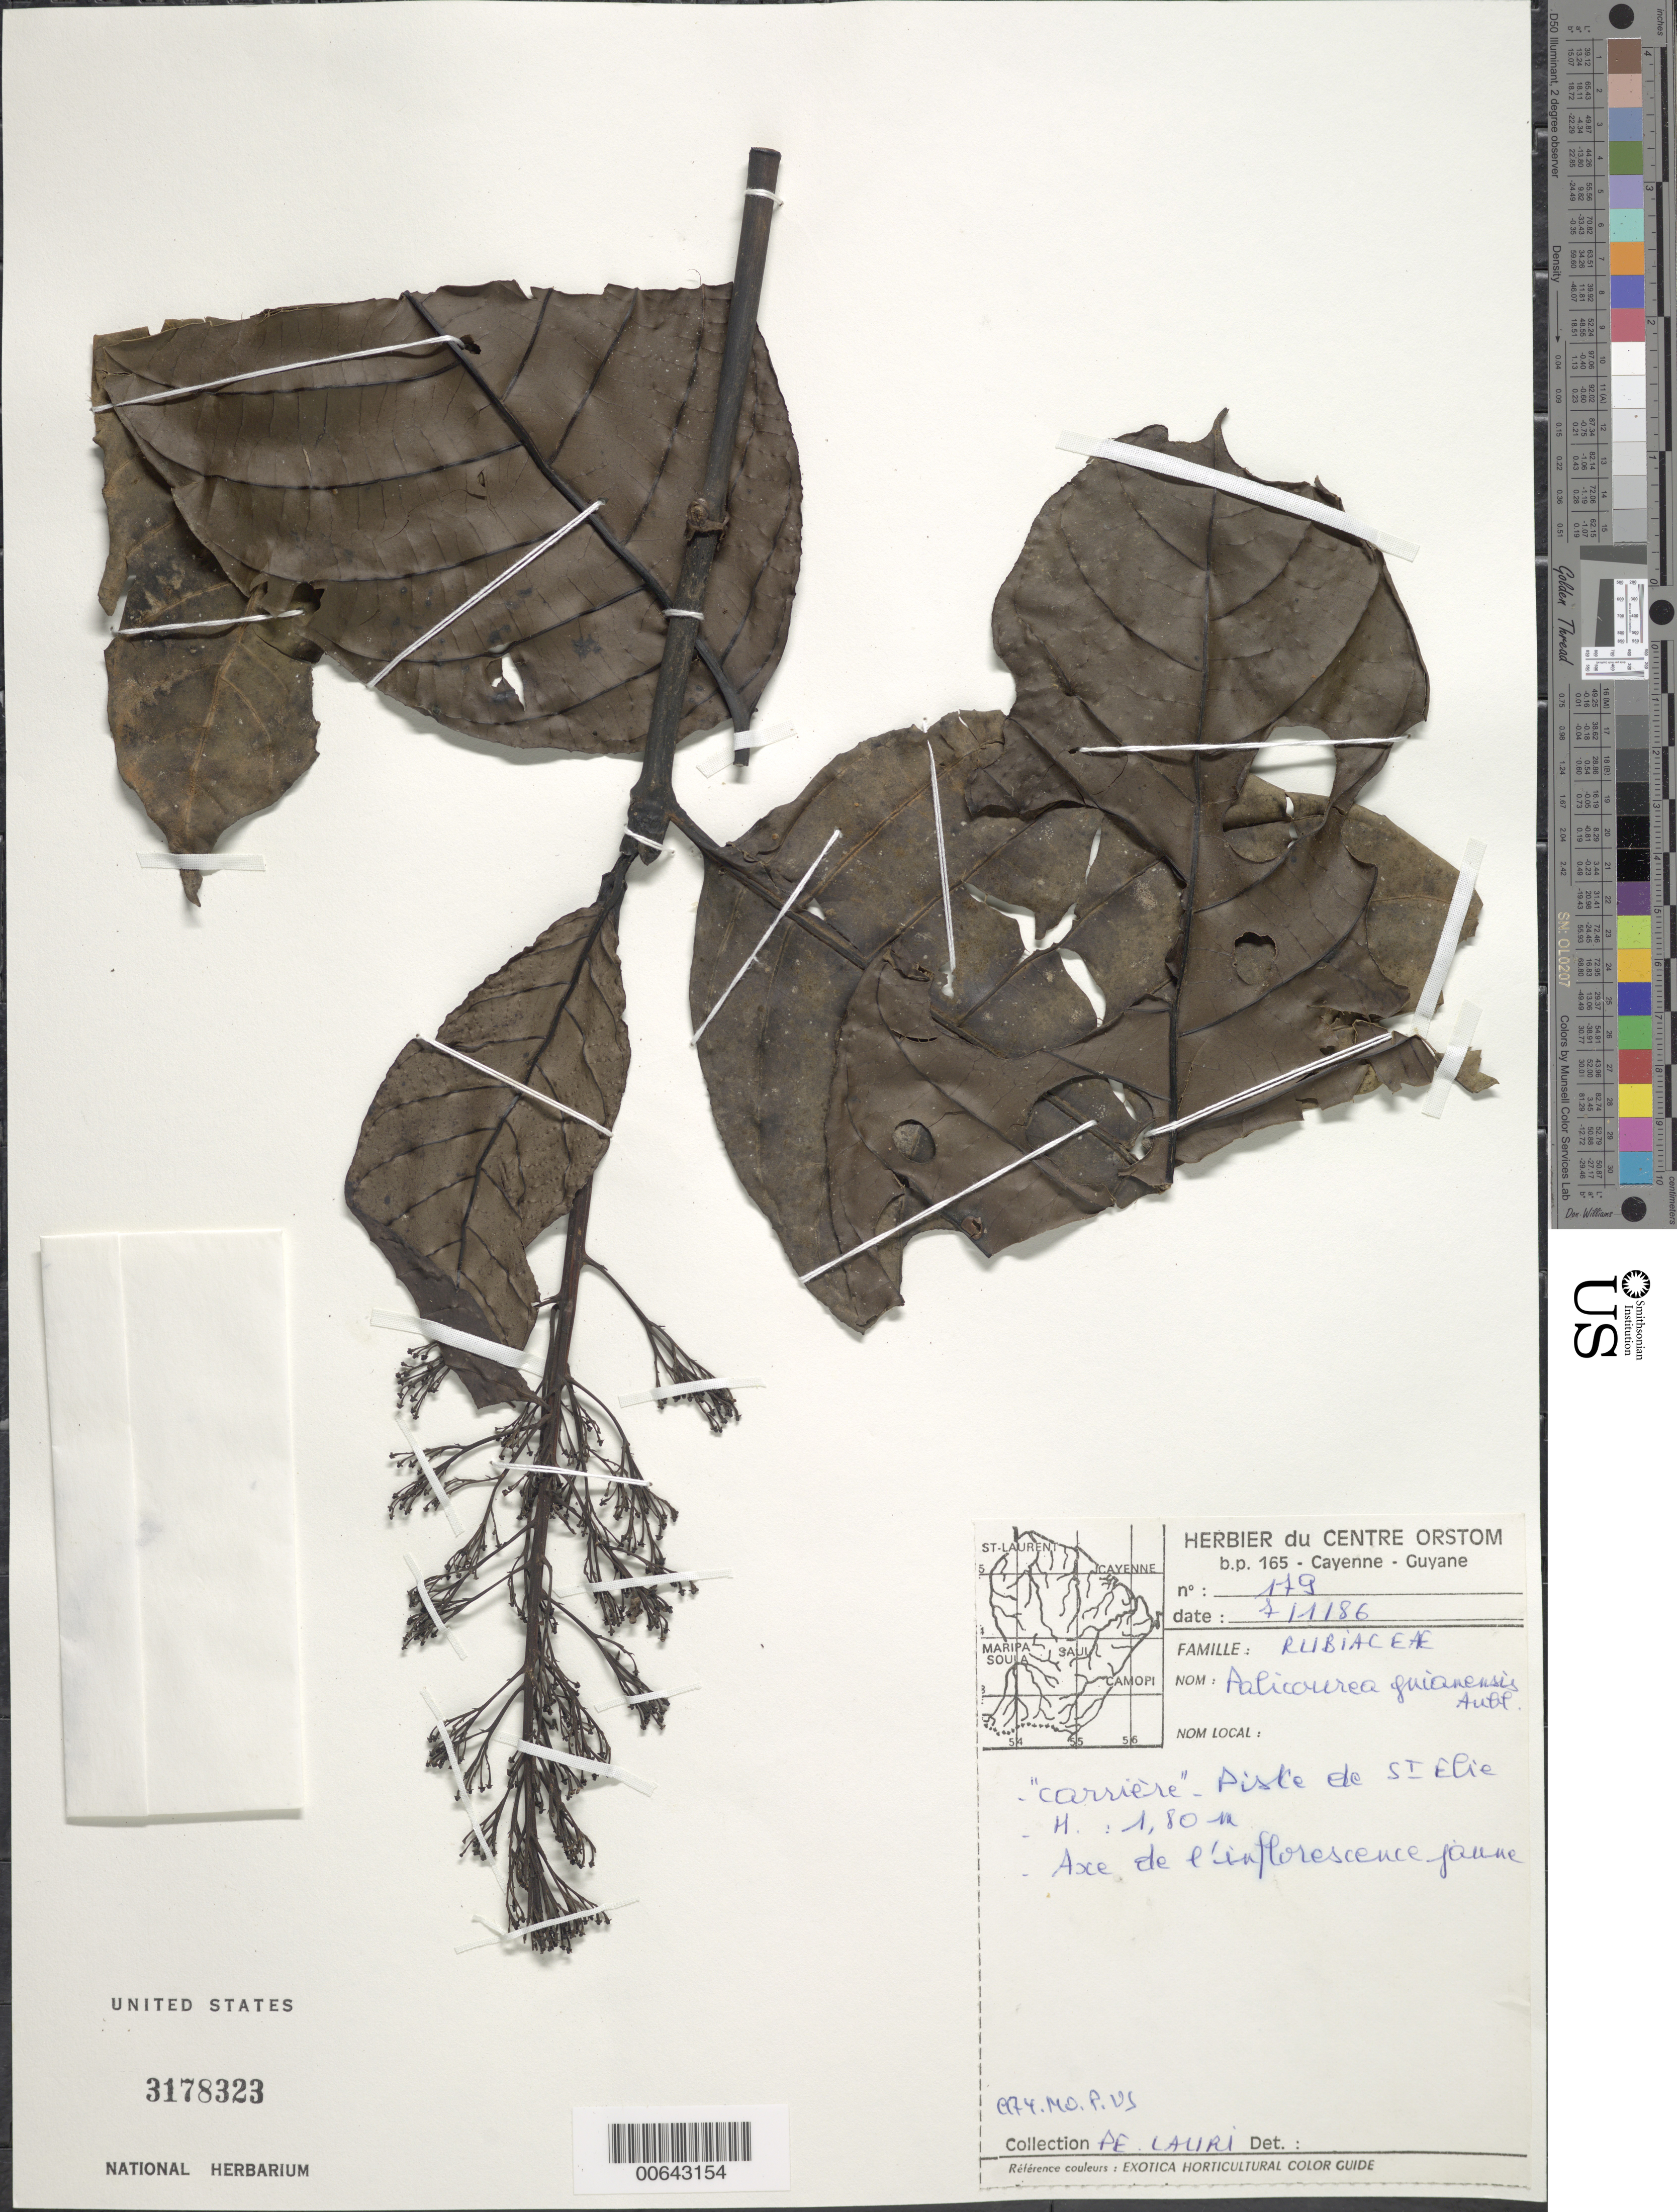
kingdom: Plantae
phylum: Tracheophyta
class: Magnoliopsida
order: Gentianales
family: Rubiaceae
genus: Palicourea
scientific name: Palicourea guianensis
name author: Aubl.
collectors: P. Lauri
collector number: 179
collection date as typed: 7-Jan-86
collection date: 1986-01-07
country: French Guiana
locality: Piste de Saint-Élie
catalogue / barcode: US 3178323